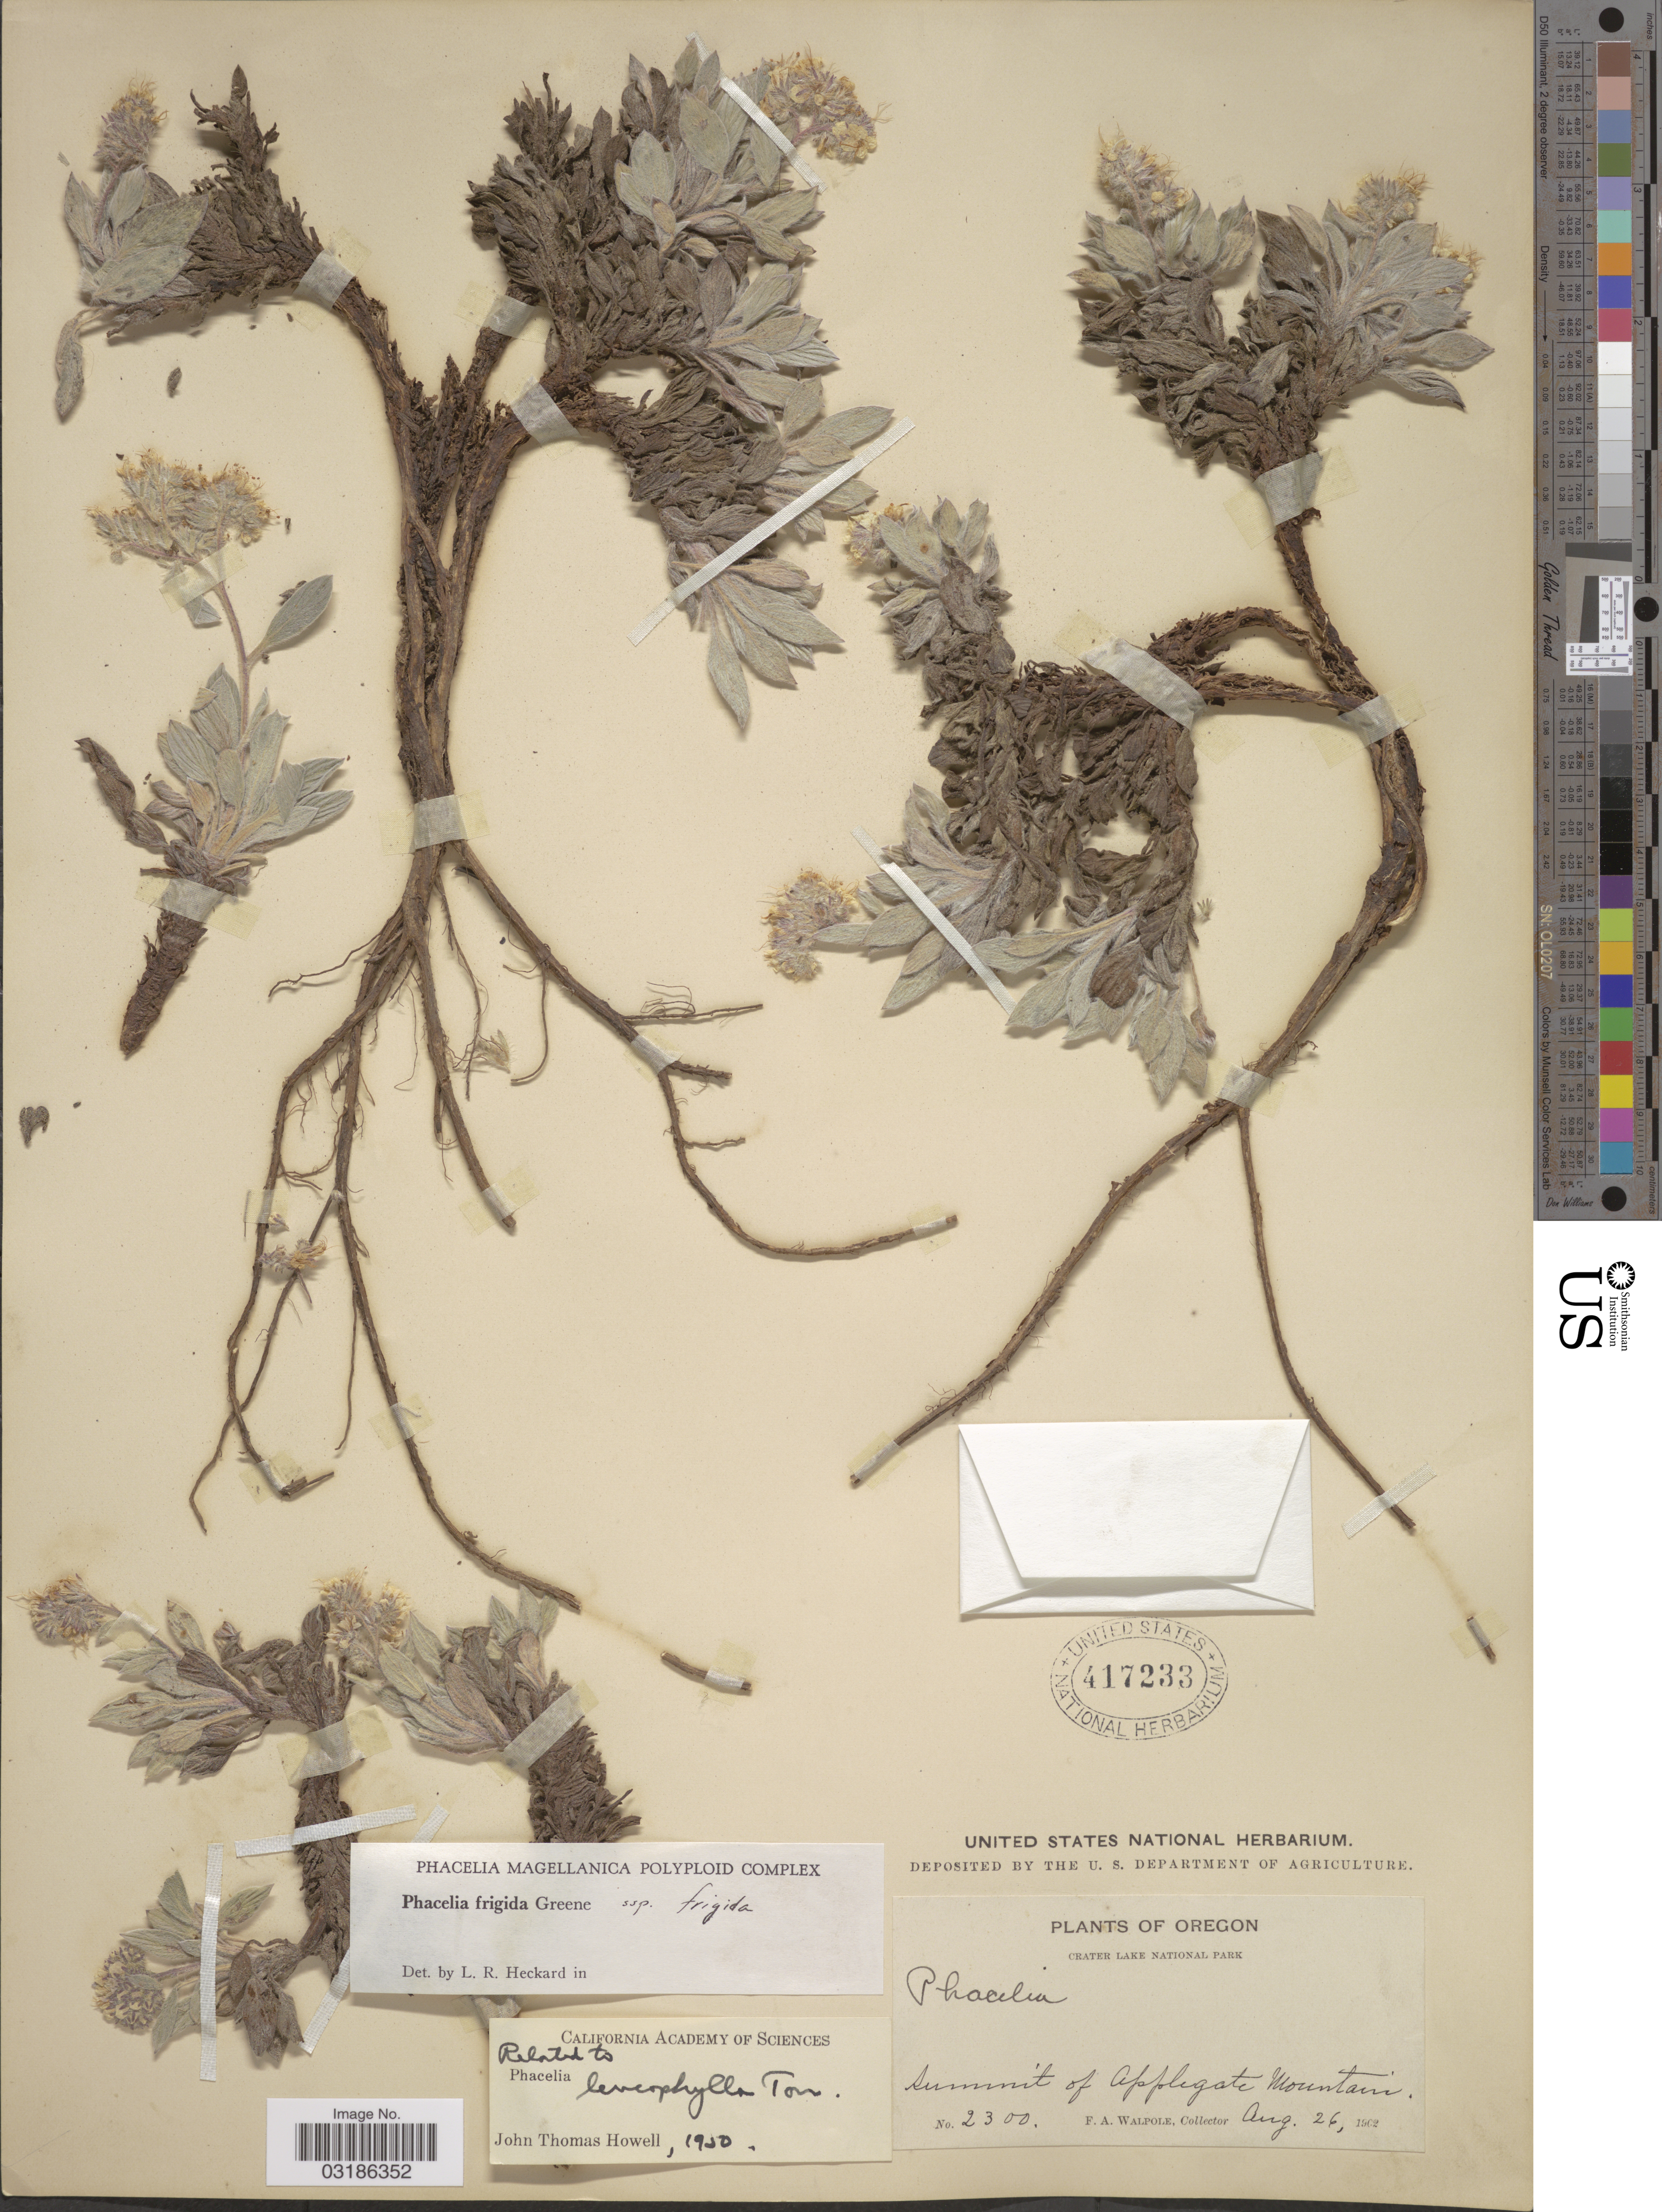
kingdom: Plantae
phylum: Tracheophyta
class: Magnoliopsida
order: Boraginales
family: Hydrophyllaceae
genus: Phacelia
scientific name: Phacelia frigida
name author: Greene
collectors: F. Walpole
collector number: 2300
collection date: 1902-08-26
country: United States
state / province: Oregon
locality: Crater Lake National Park. Summit of Applegate Mountain.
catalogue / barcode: US 417233